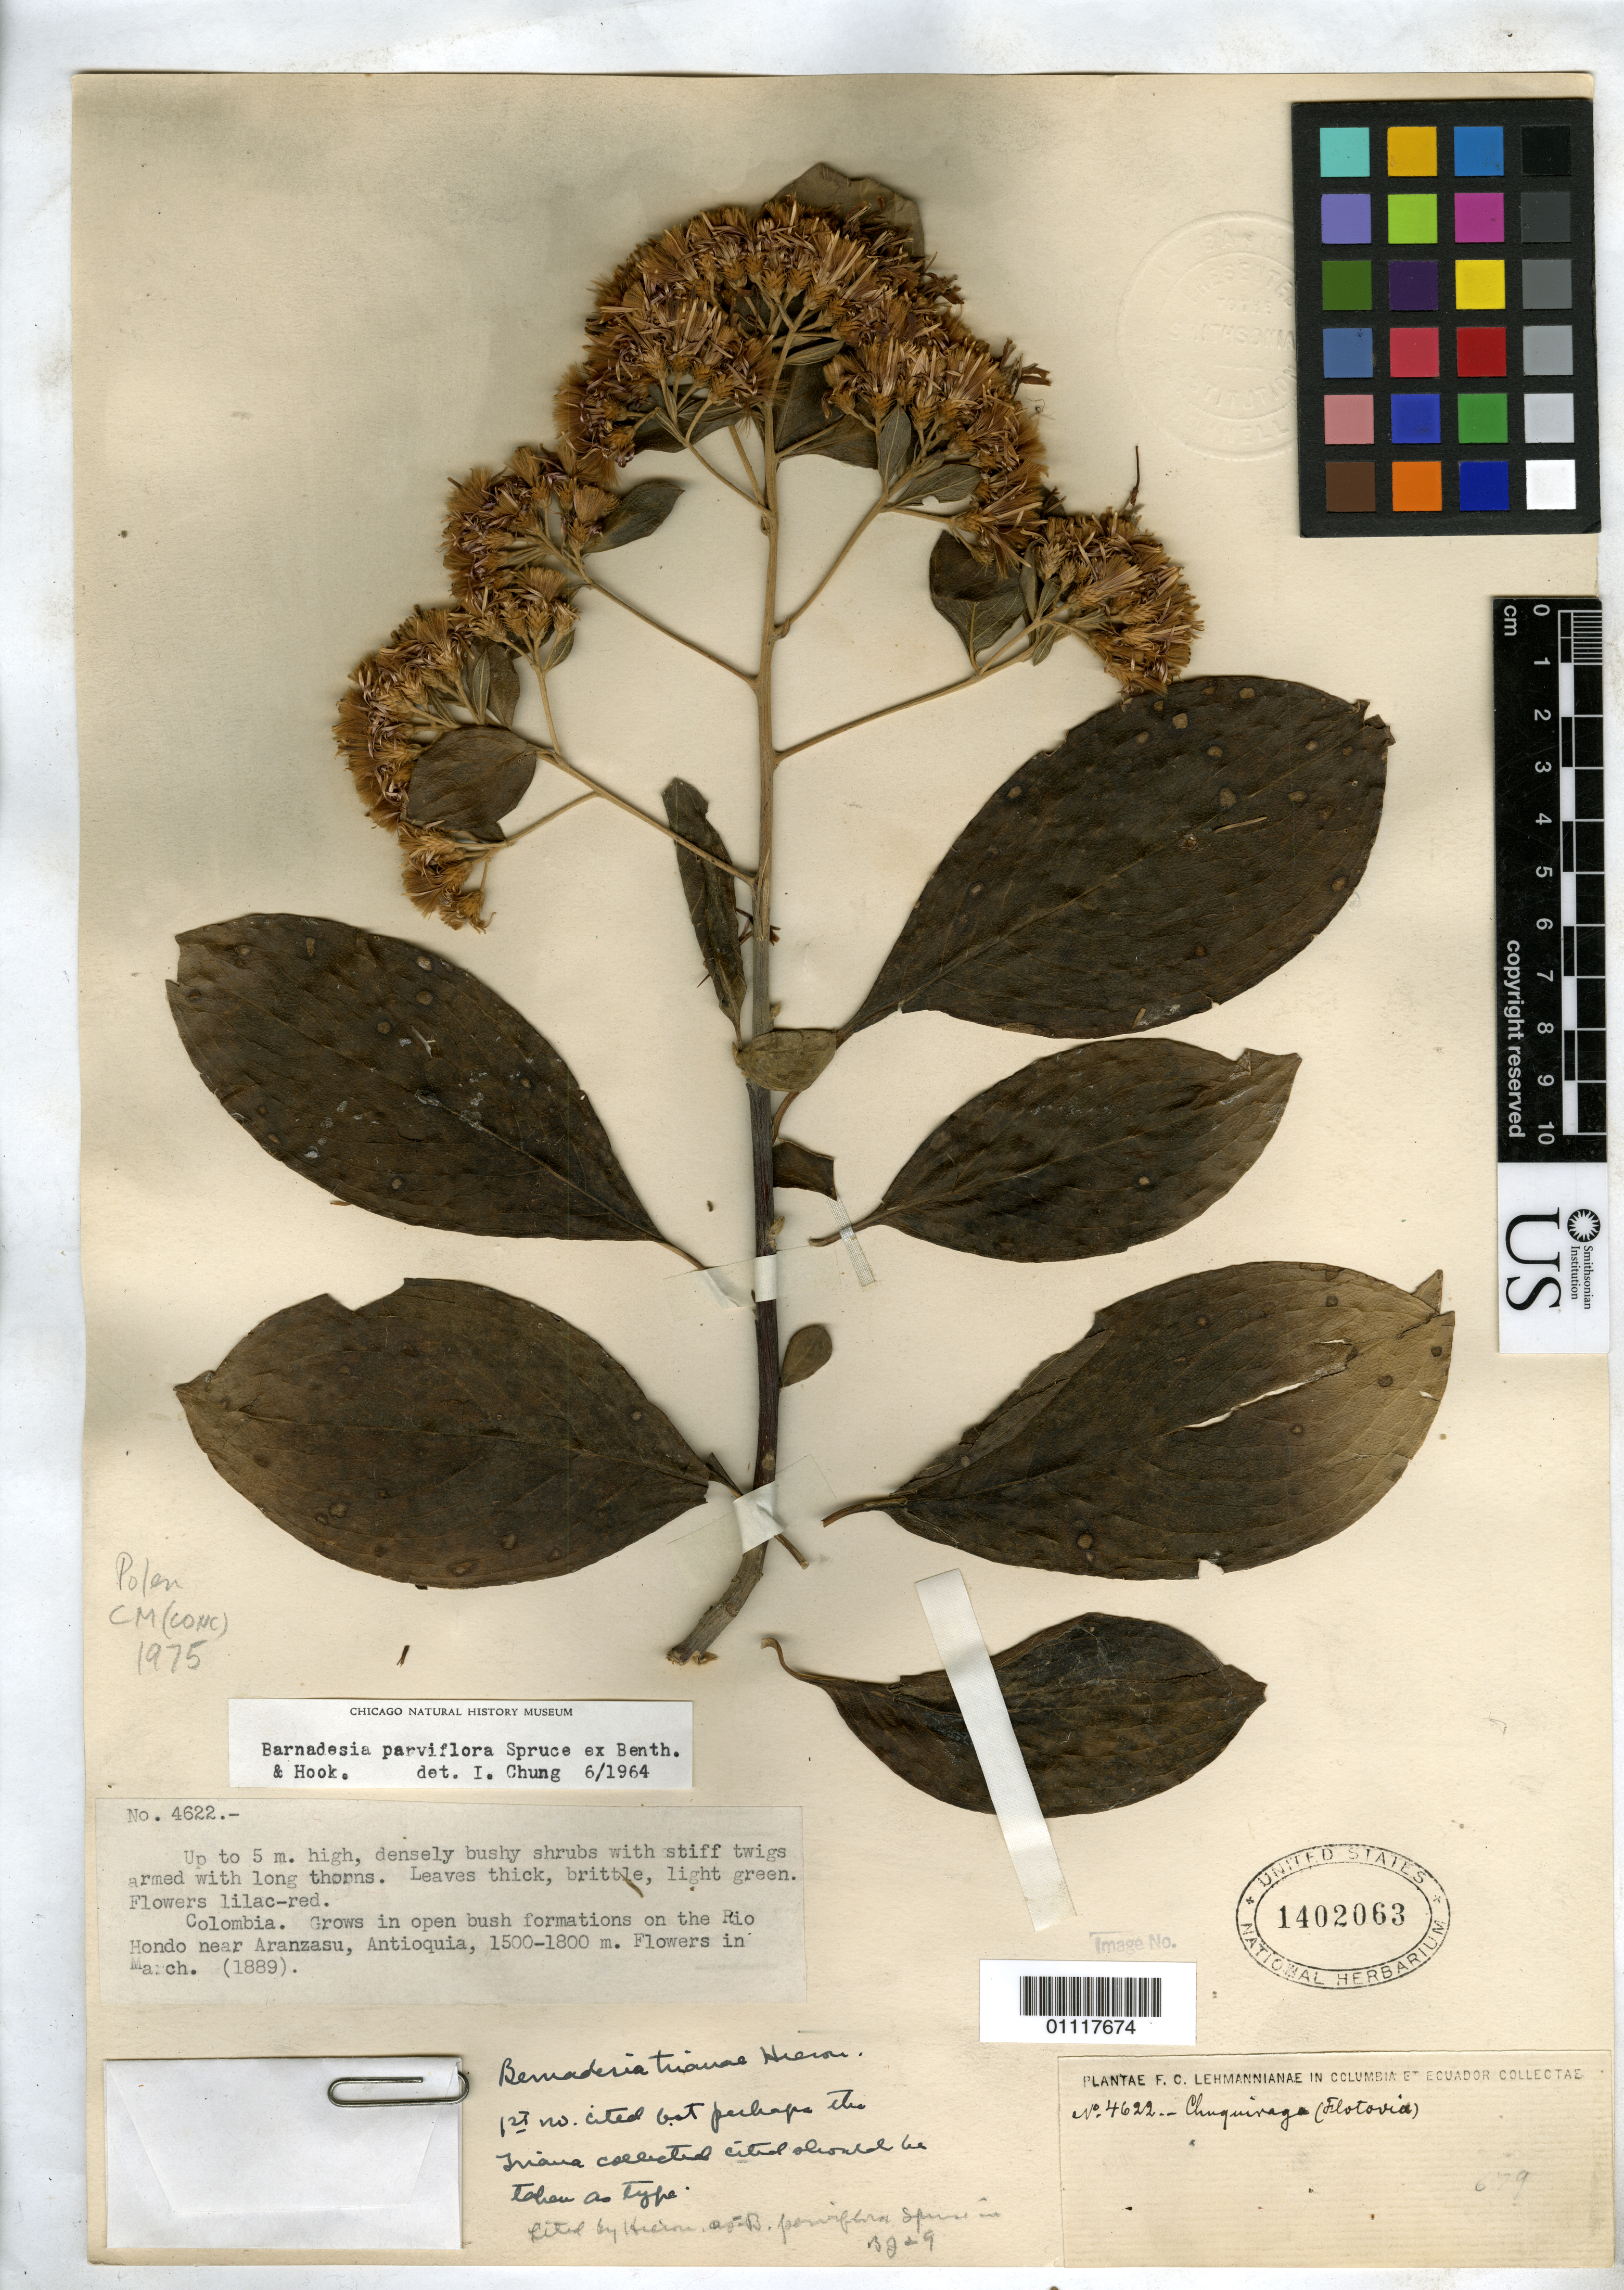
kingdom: Plantae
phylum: Tracheophyta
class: Magnoliopsida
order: Asterales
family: Asteraceae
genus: Barnadesia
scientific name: Barnadesia trianae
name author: Hieron.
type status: Syntype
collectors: F. C. Lehmann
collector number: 4622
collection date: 1889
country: Colombia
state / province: Antioquia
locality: On the Rio Hondo near Aranzasu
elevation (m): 1500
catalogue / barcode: US 1402063